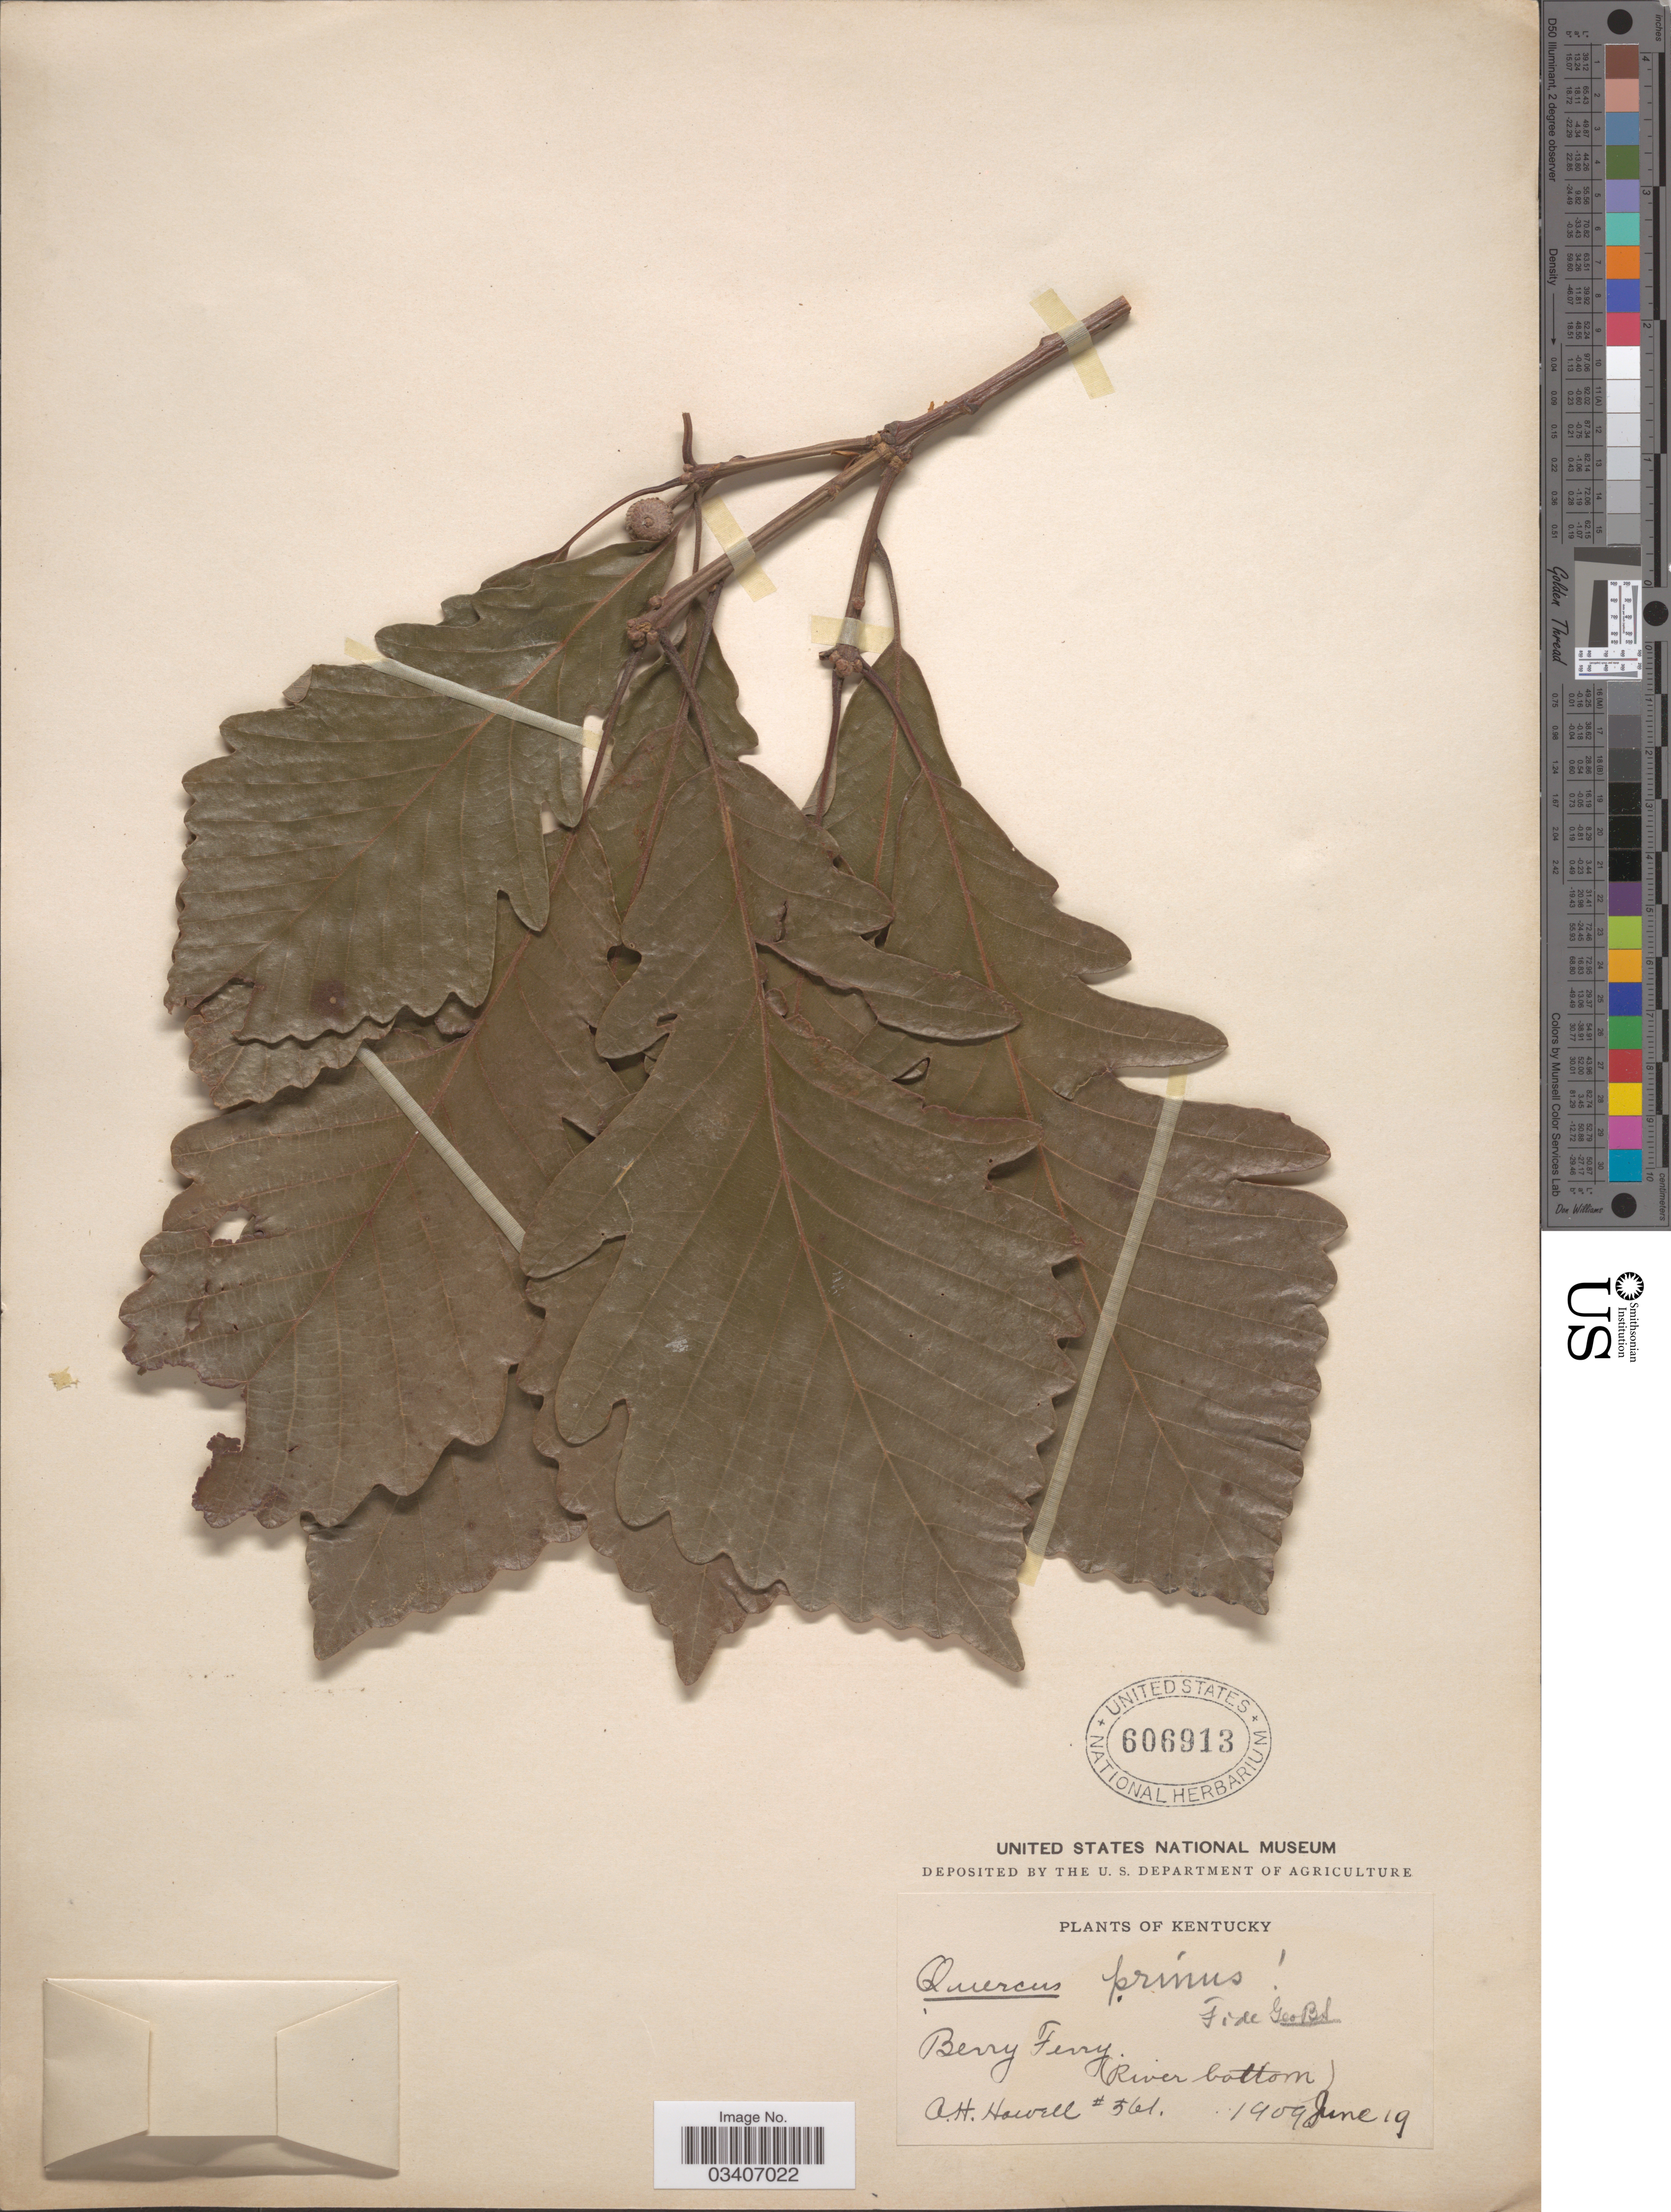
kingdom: Plantae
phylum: Tracheophyta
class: Magnoliopsida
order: Fagales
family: Fagaceae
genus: Quercus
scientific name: Quercus montana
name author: Willd.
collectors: A. Howell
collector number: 561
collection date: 1909-06-19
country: United States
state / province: Kentucky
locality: Berry Ferry. River bottom.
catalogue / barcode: US 606913